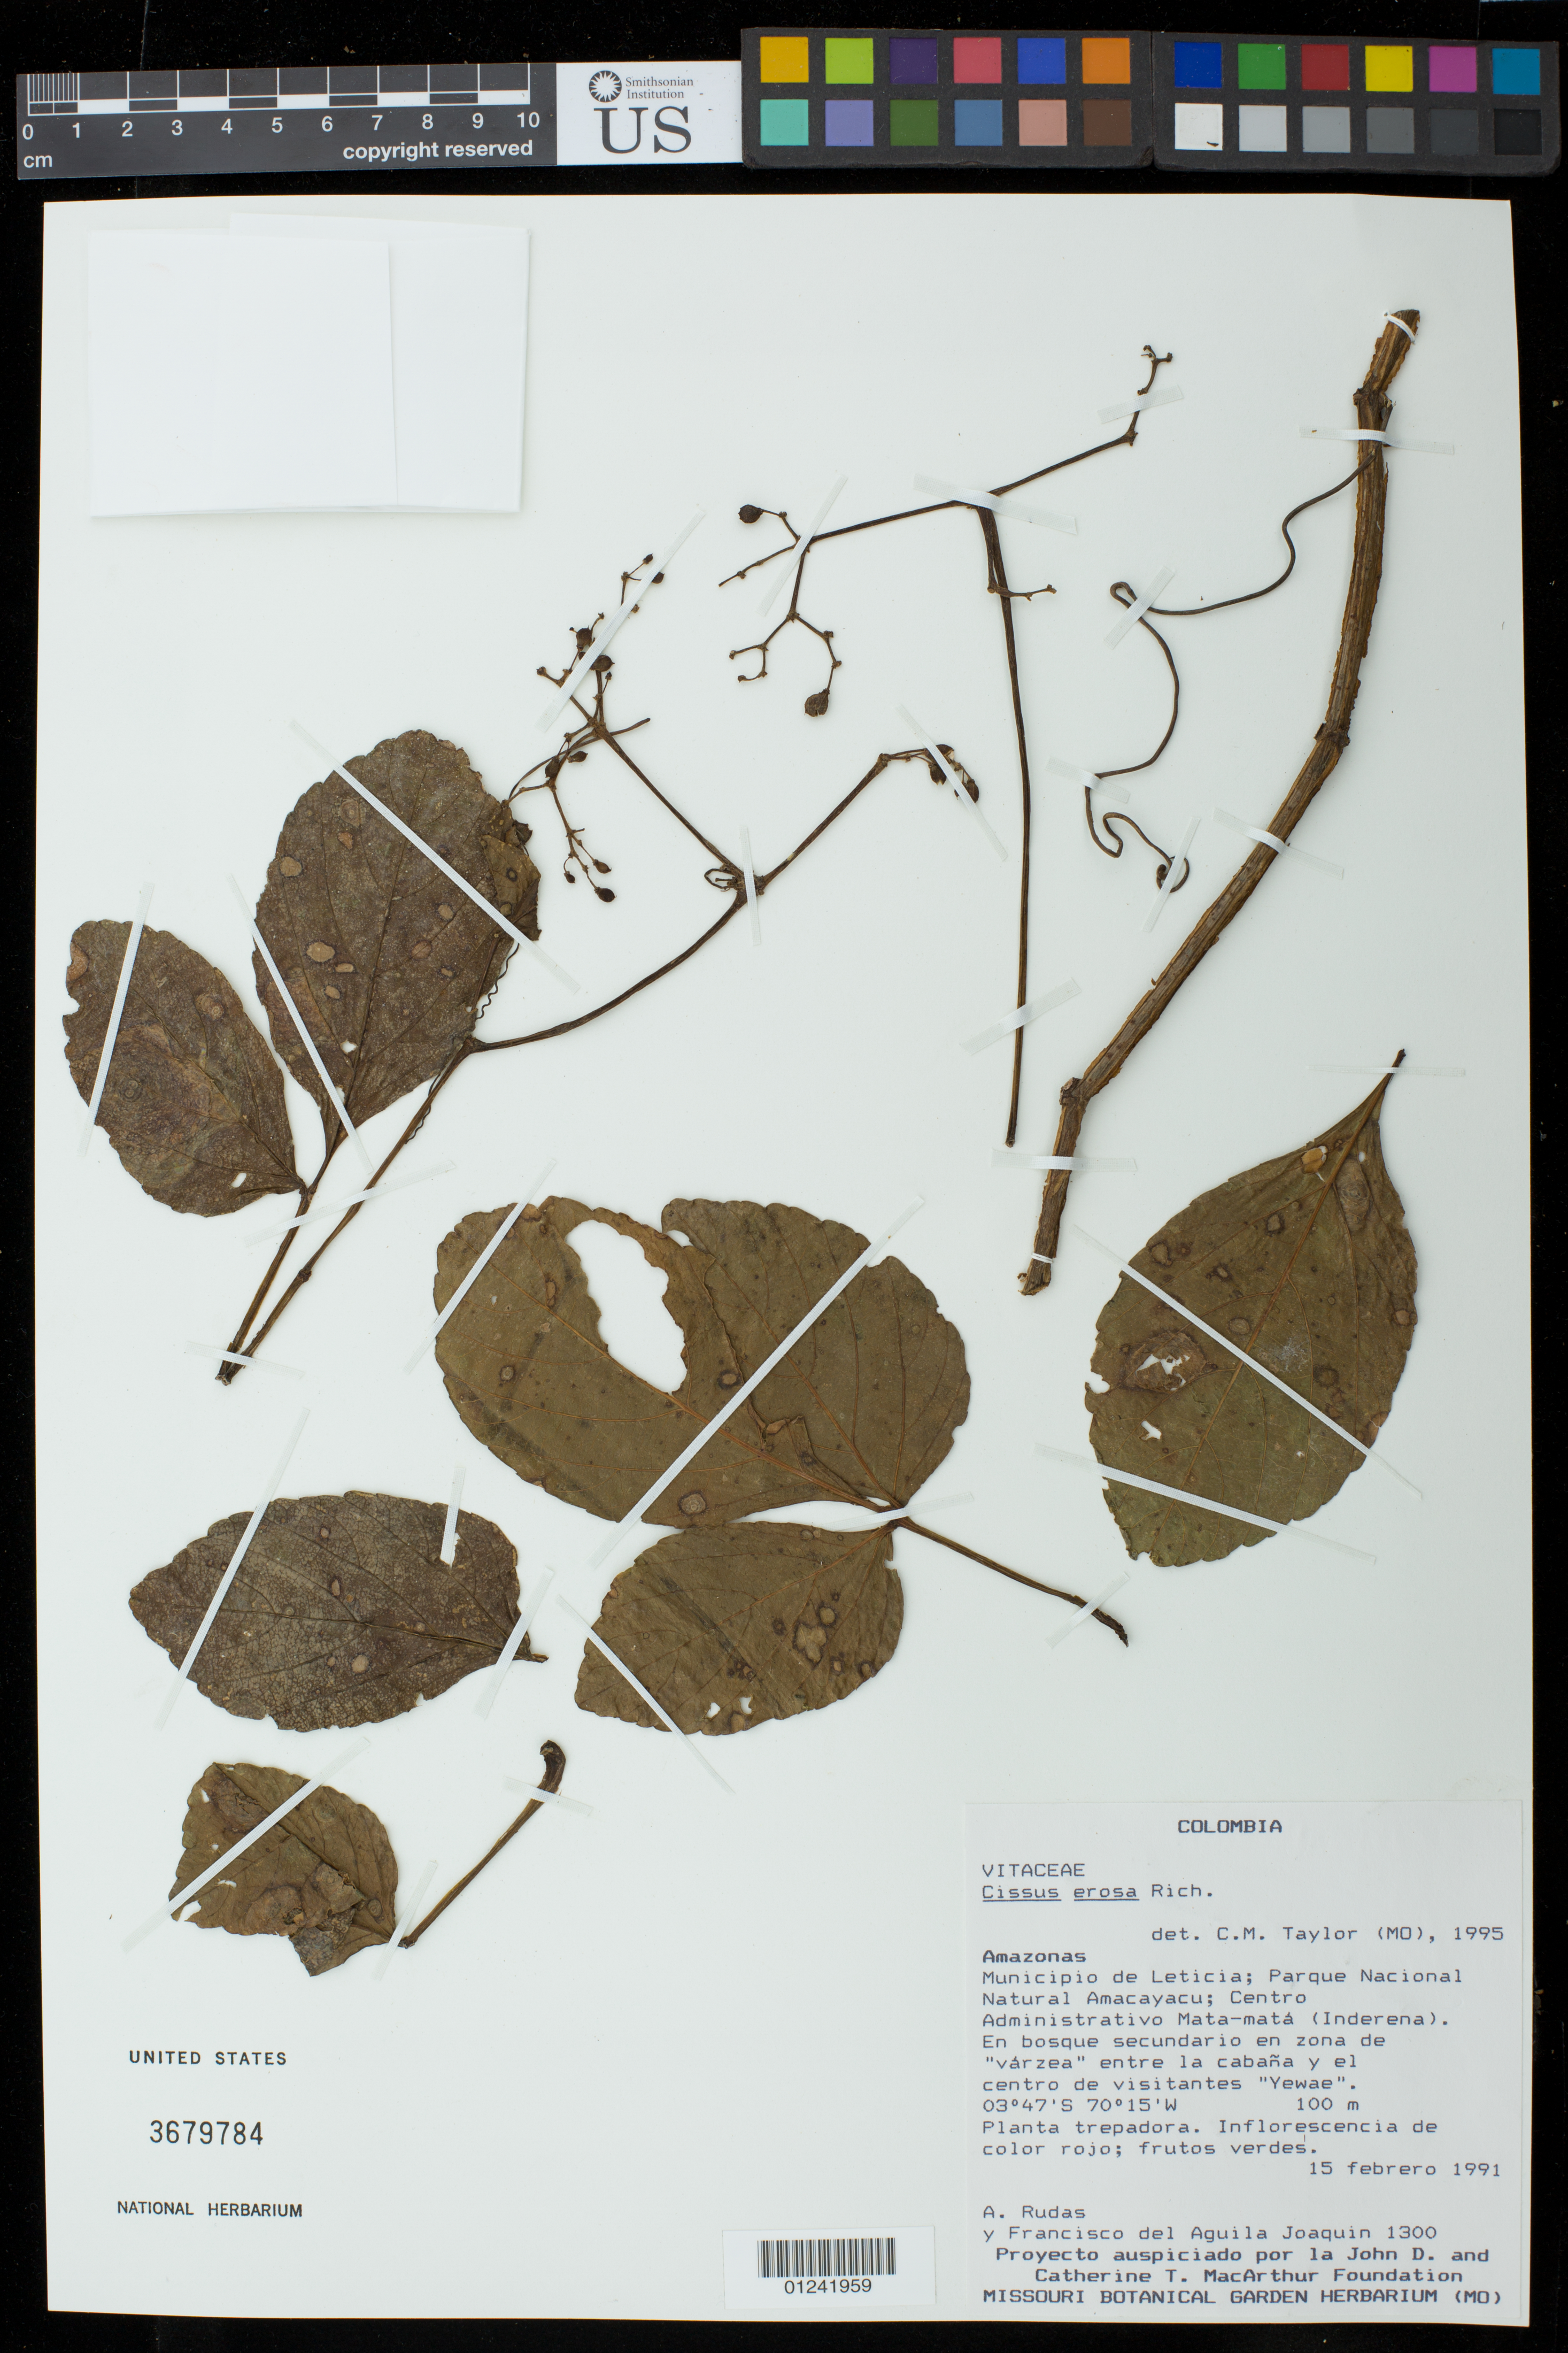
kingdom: Plantae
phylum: Tracheophyta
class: Magnoliopsida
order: Vitales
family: Vitaceae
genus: Cissus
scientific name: Cissus erosa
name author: Rich.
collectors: A. Rudas & F. Aguila Joaquin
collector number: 1300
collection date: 1991-02-15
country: Colombia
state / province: Amazonas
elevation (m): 100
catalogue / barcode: US 3679784